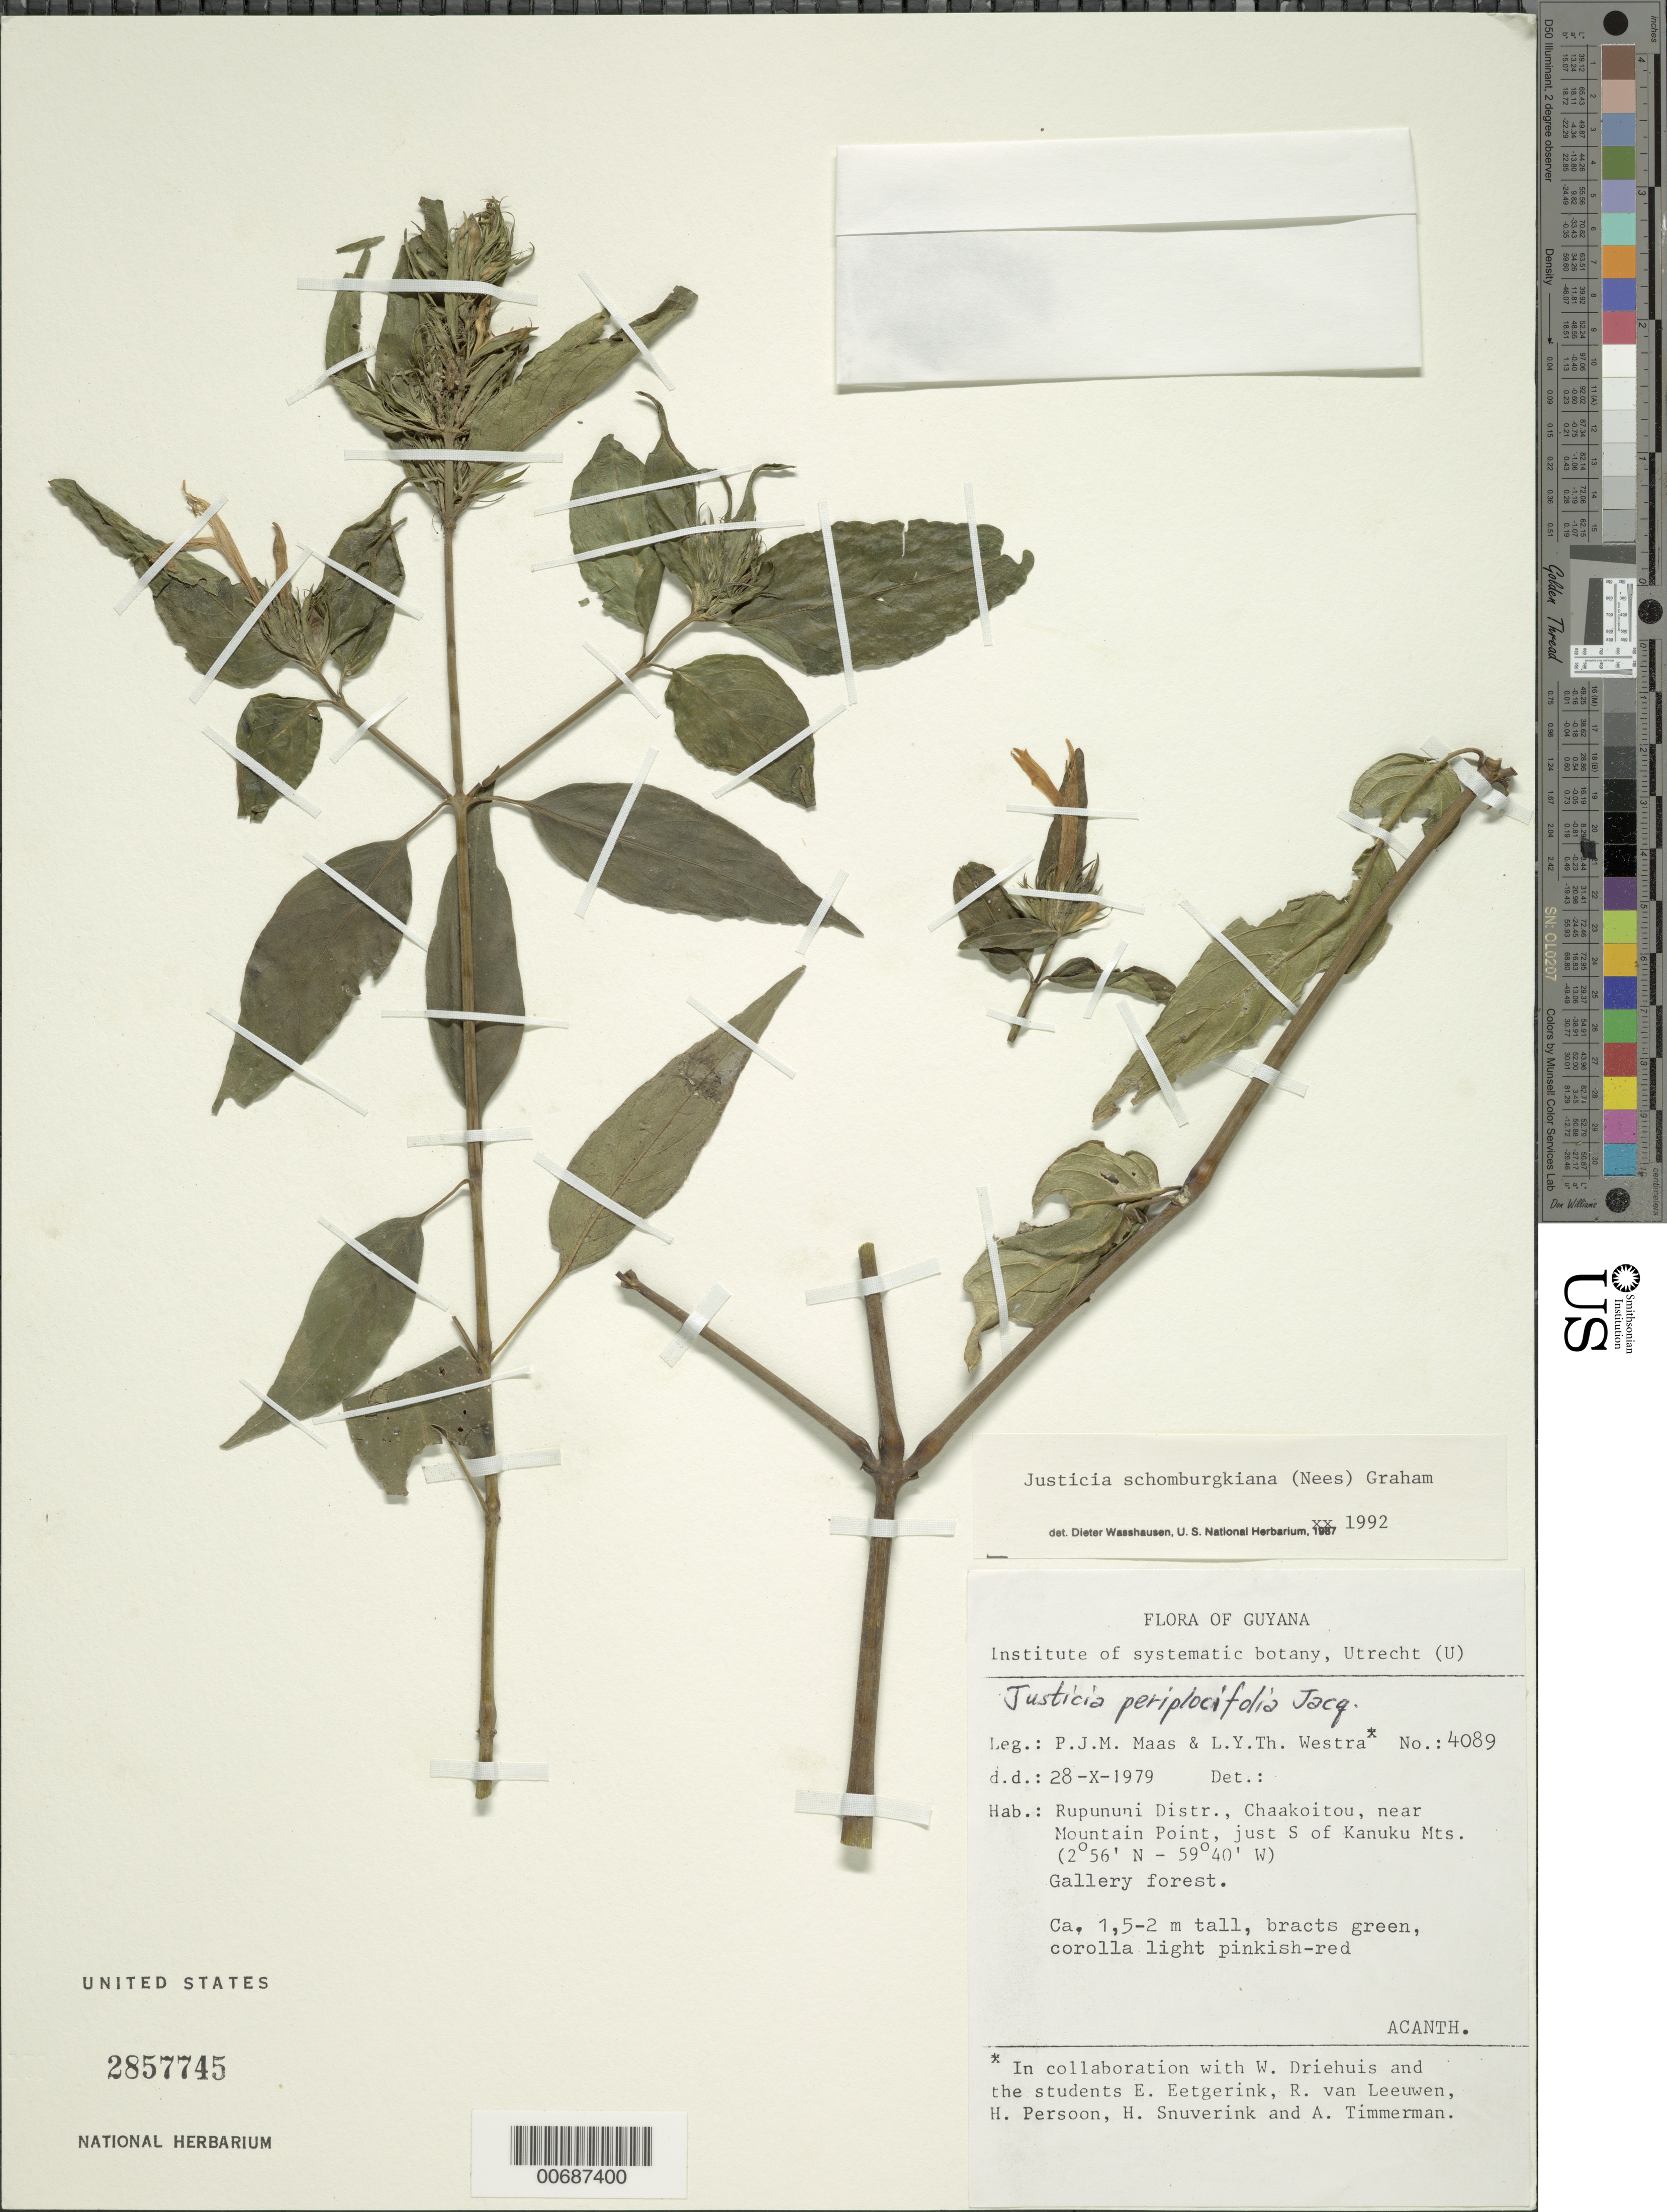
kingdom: Plantae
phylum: Tracheophyta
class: Magnoliopsida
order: Lamiales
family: Acanthaceae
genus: Justicia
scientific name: Justicia schomburgkiana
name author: (Nees) V.A.W. Graham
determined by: Wasshausen, Dieter C., (BOT), Smithsonian Institution - National Museum of Natural History (UNITED STATES)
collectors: P. Maas & L. Y. T. Westra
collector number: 4089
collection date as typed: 28-Oct-79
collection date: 1979-10-28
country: Guyana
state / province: U. Takutu-U. Essequibo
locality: Chaakoitou, Tutuwau Creek, near Mt. Point, S of Kanuku Mts., Rupununi Dist.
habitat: Gallery forest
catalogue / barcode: US 2857745